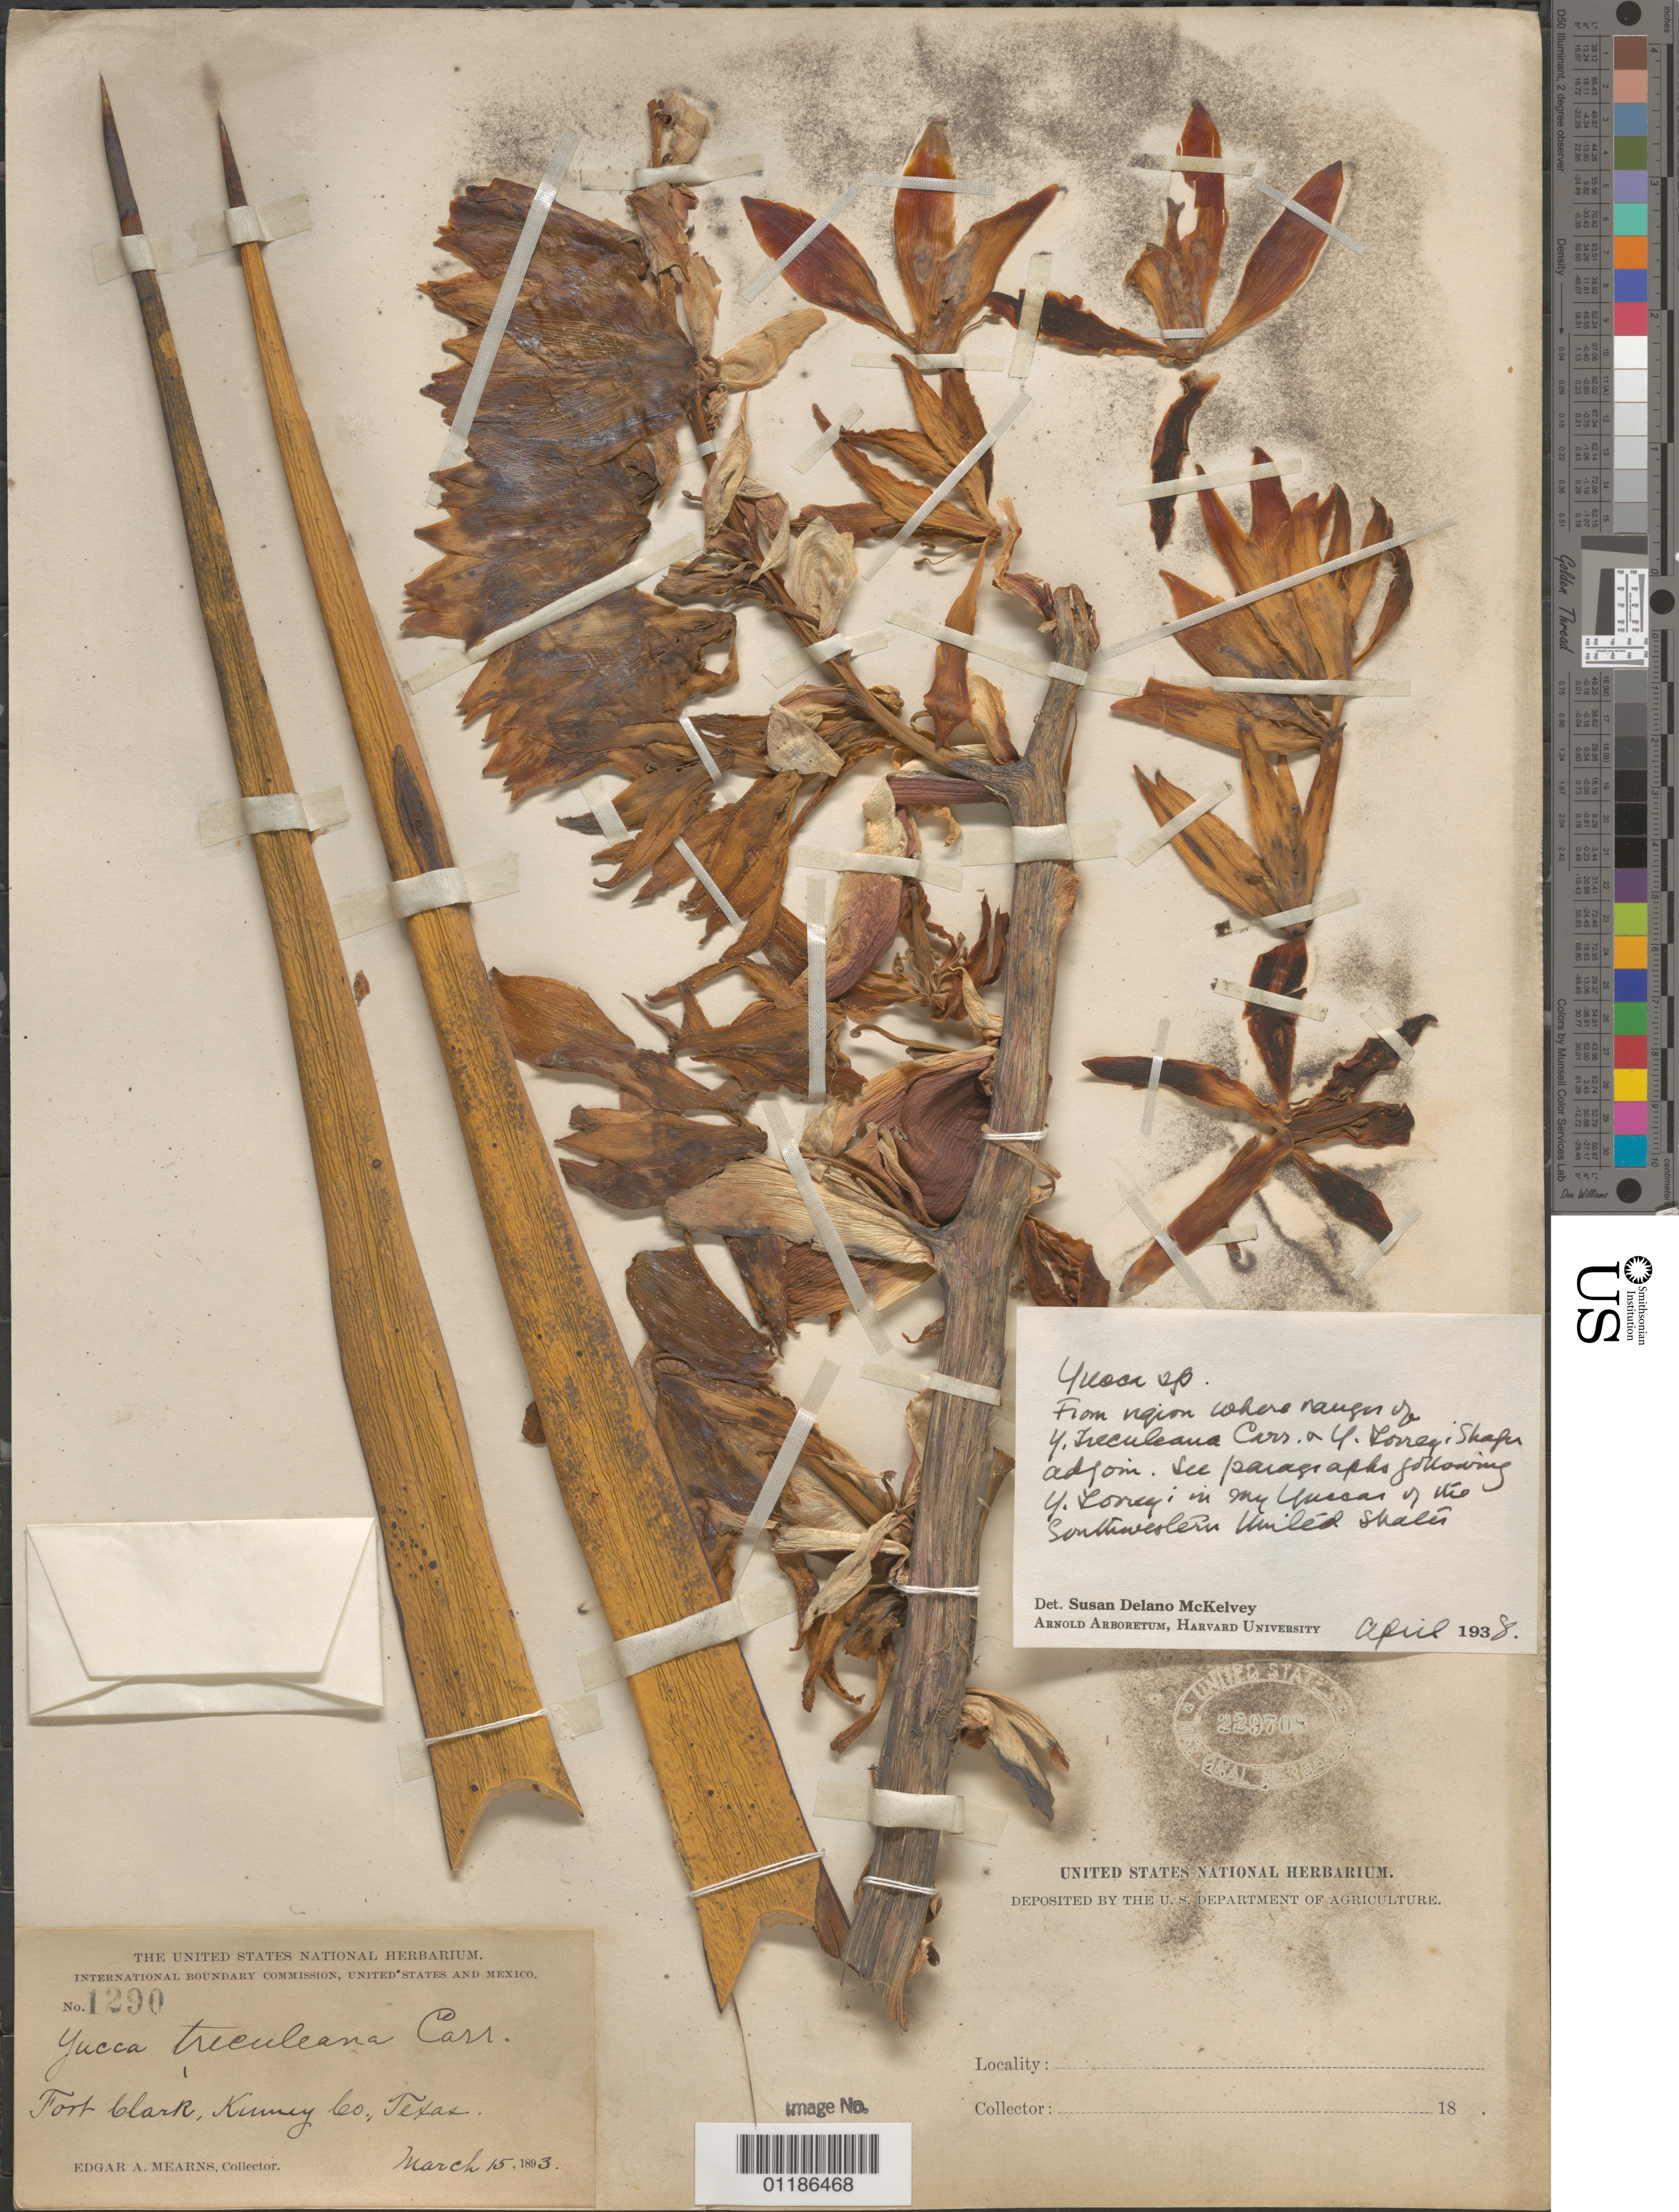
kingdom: Plantae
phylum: Tracheophyta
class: Liliopsida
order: Asparagales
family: Asparagaceae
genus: Yucca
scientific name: Yucca sp.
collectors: E. A. Mearns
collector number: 1290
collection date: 1893-03-15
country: United States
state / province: Texas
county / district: Kinney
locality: Fort Clark.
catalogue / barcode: US 229708